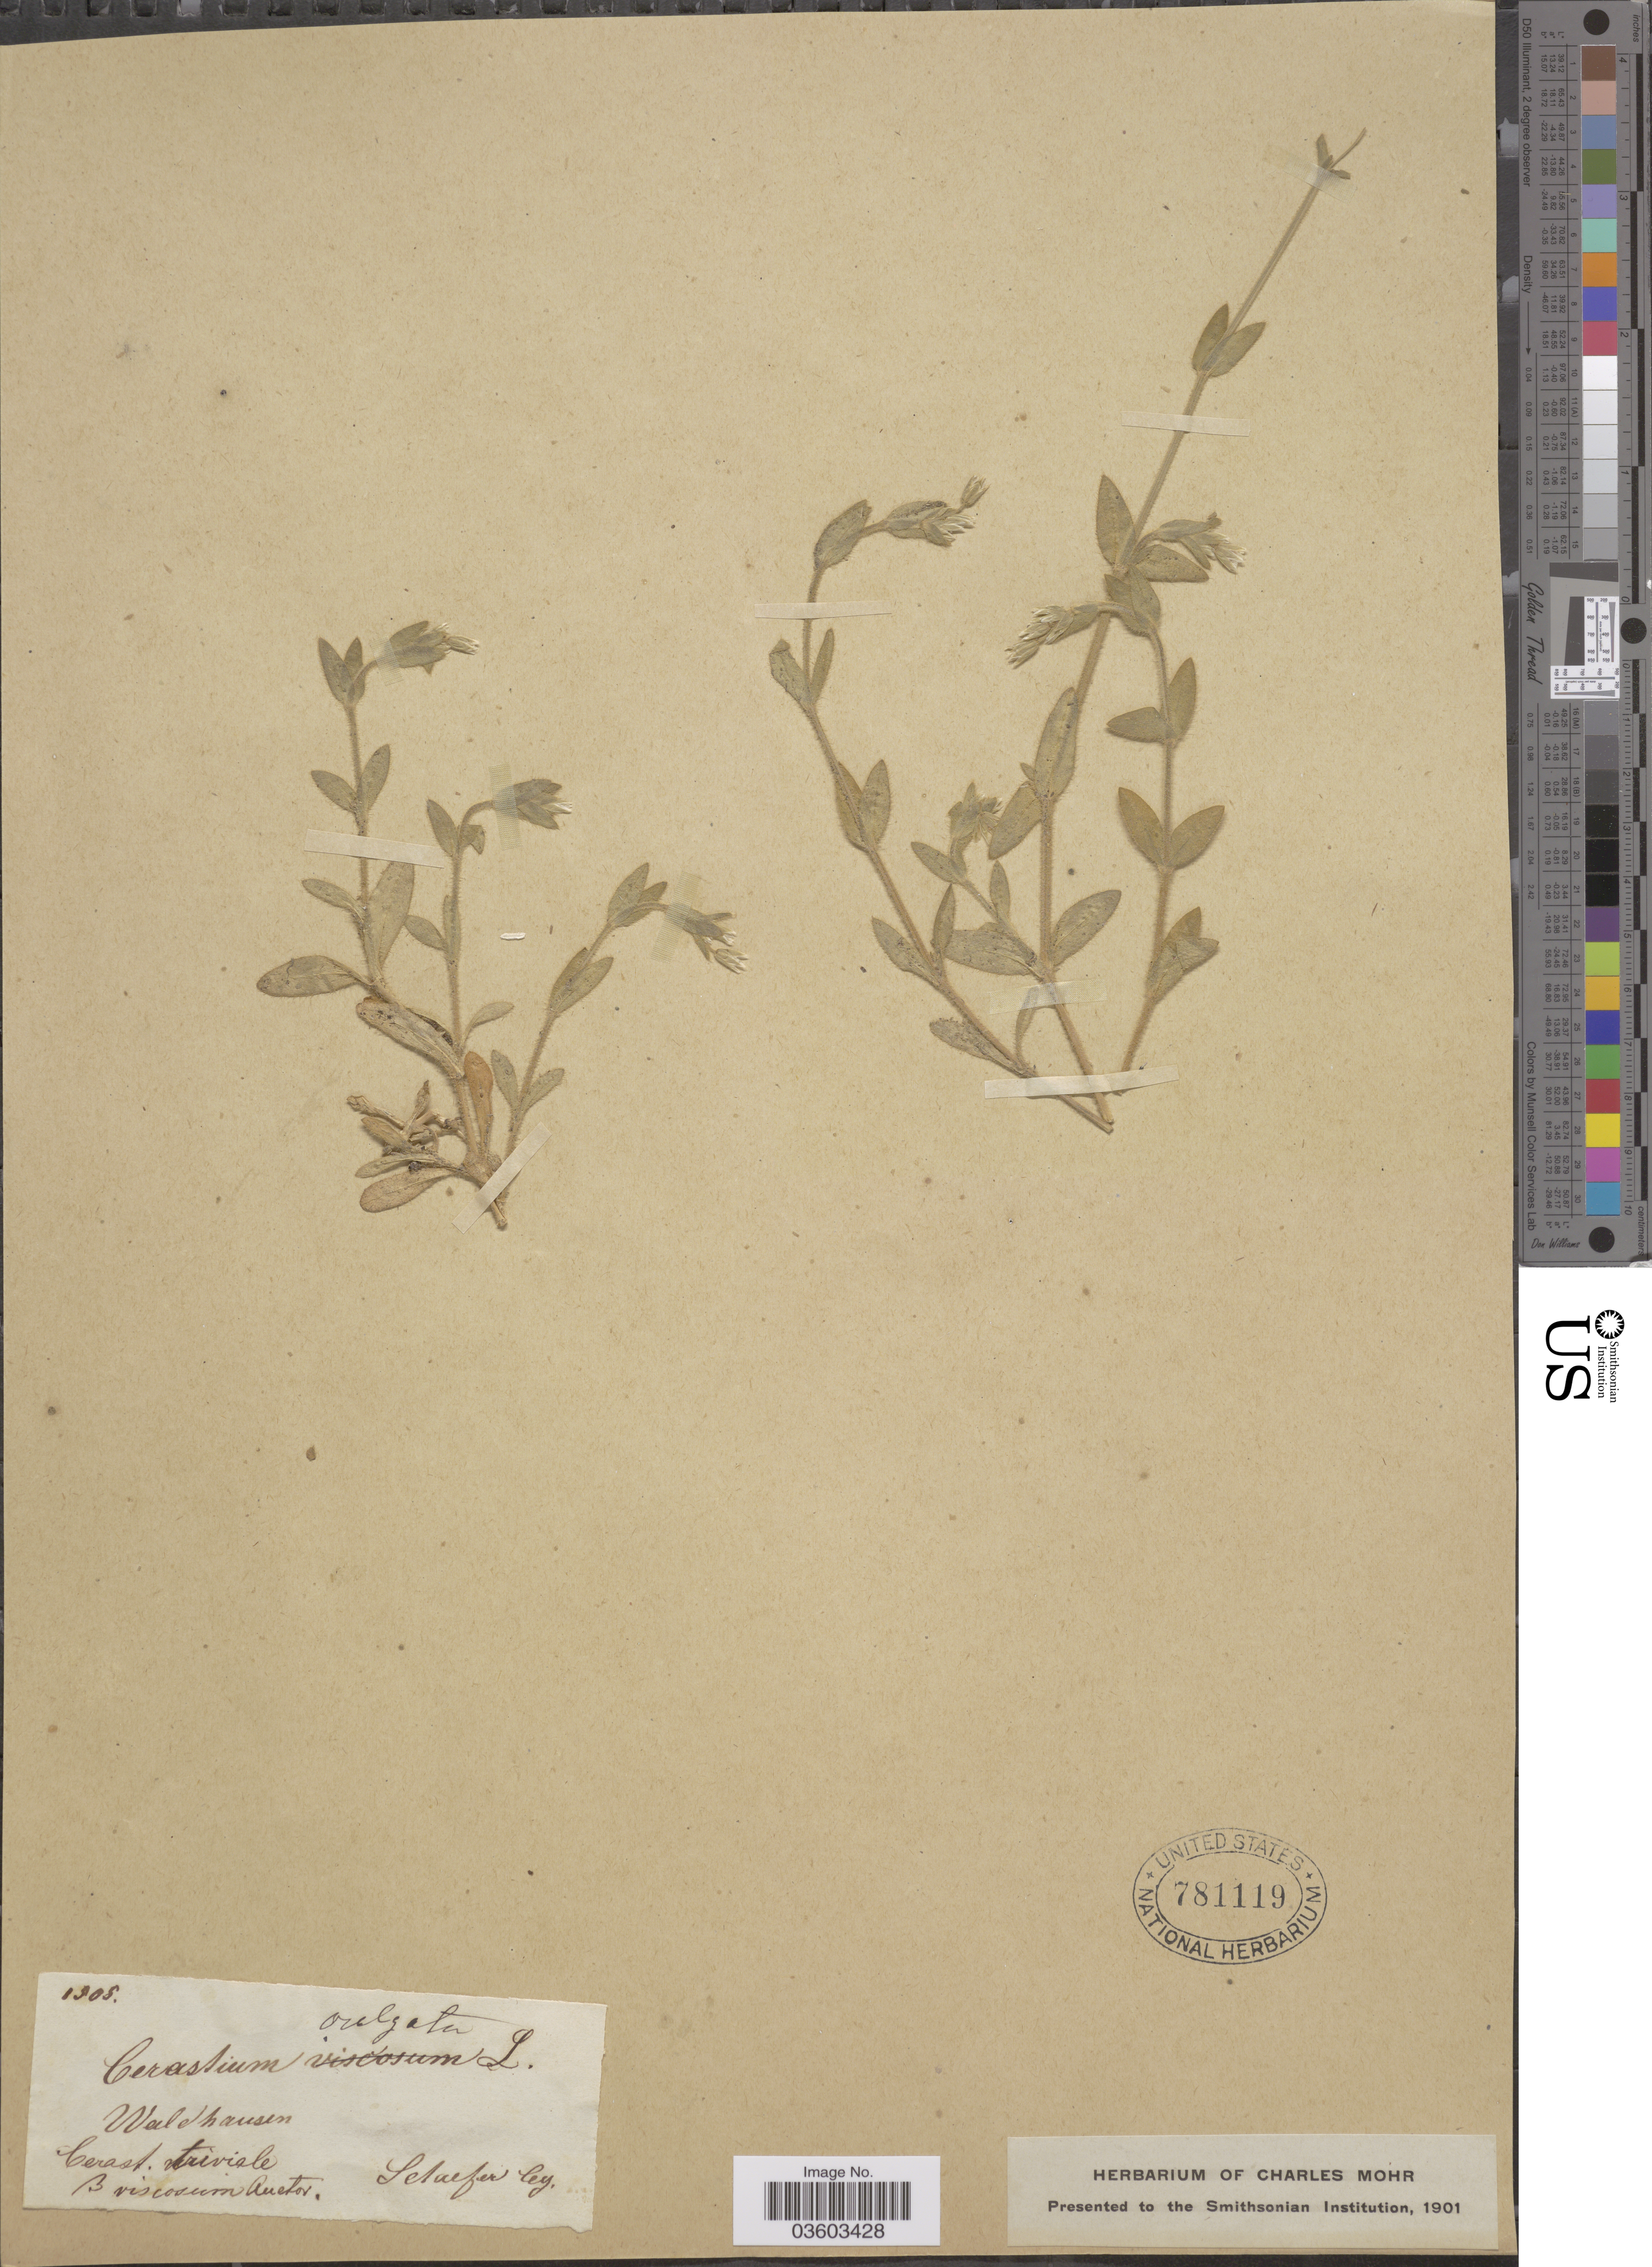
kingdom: Plantae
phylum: Tracheophyta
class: Magnoliopsida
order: Caryophyllales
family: Caryophyllaceae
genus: Cerastium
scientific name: Cerastium vulgatum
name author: L.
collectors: Schaefer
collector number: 1305*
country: Austria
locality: Waldhausen.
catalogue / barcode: US 781119